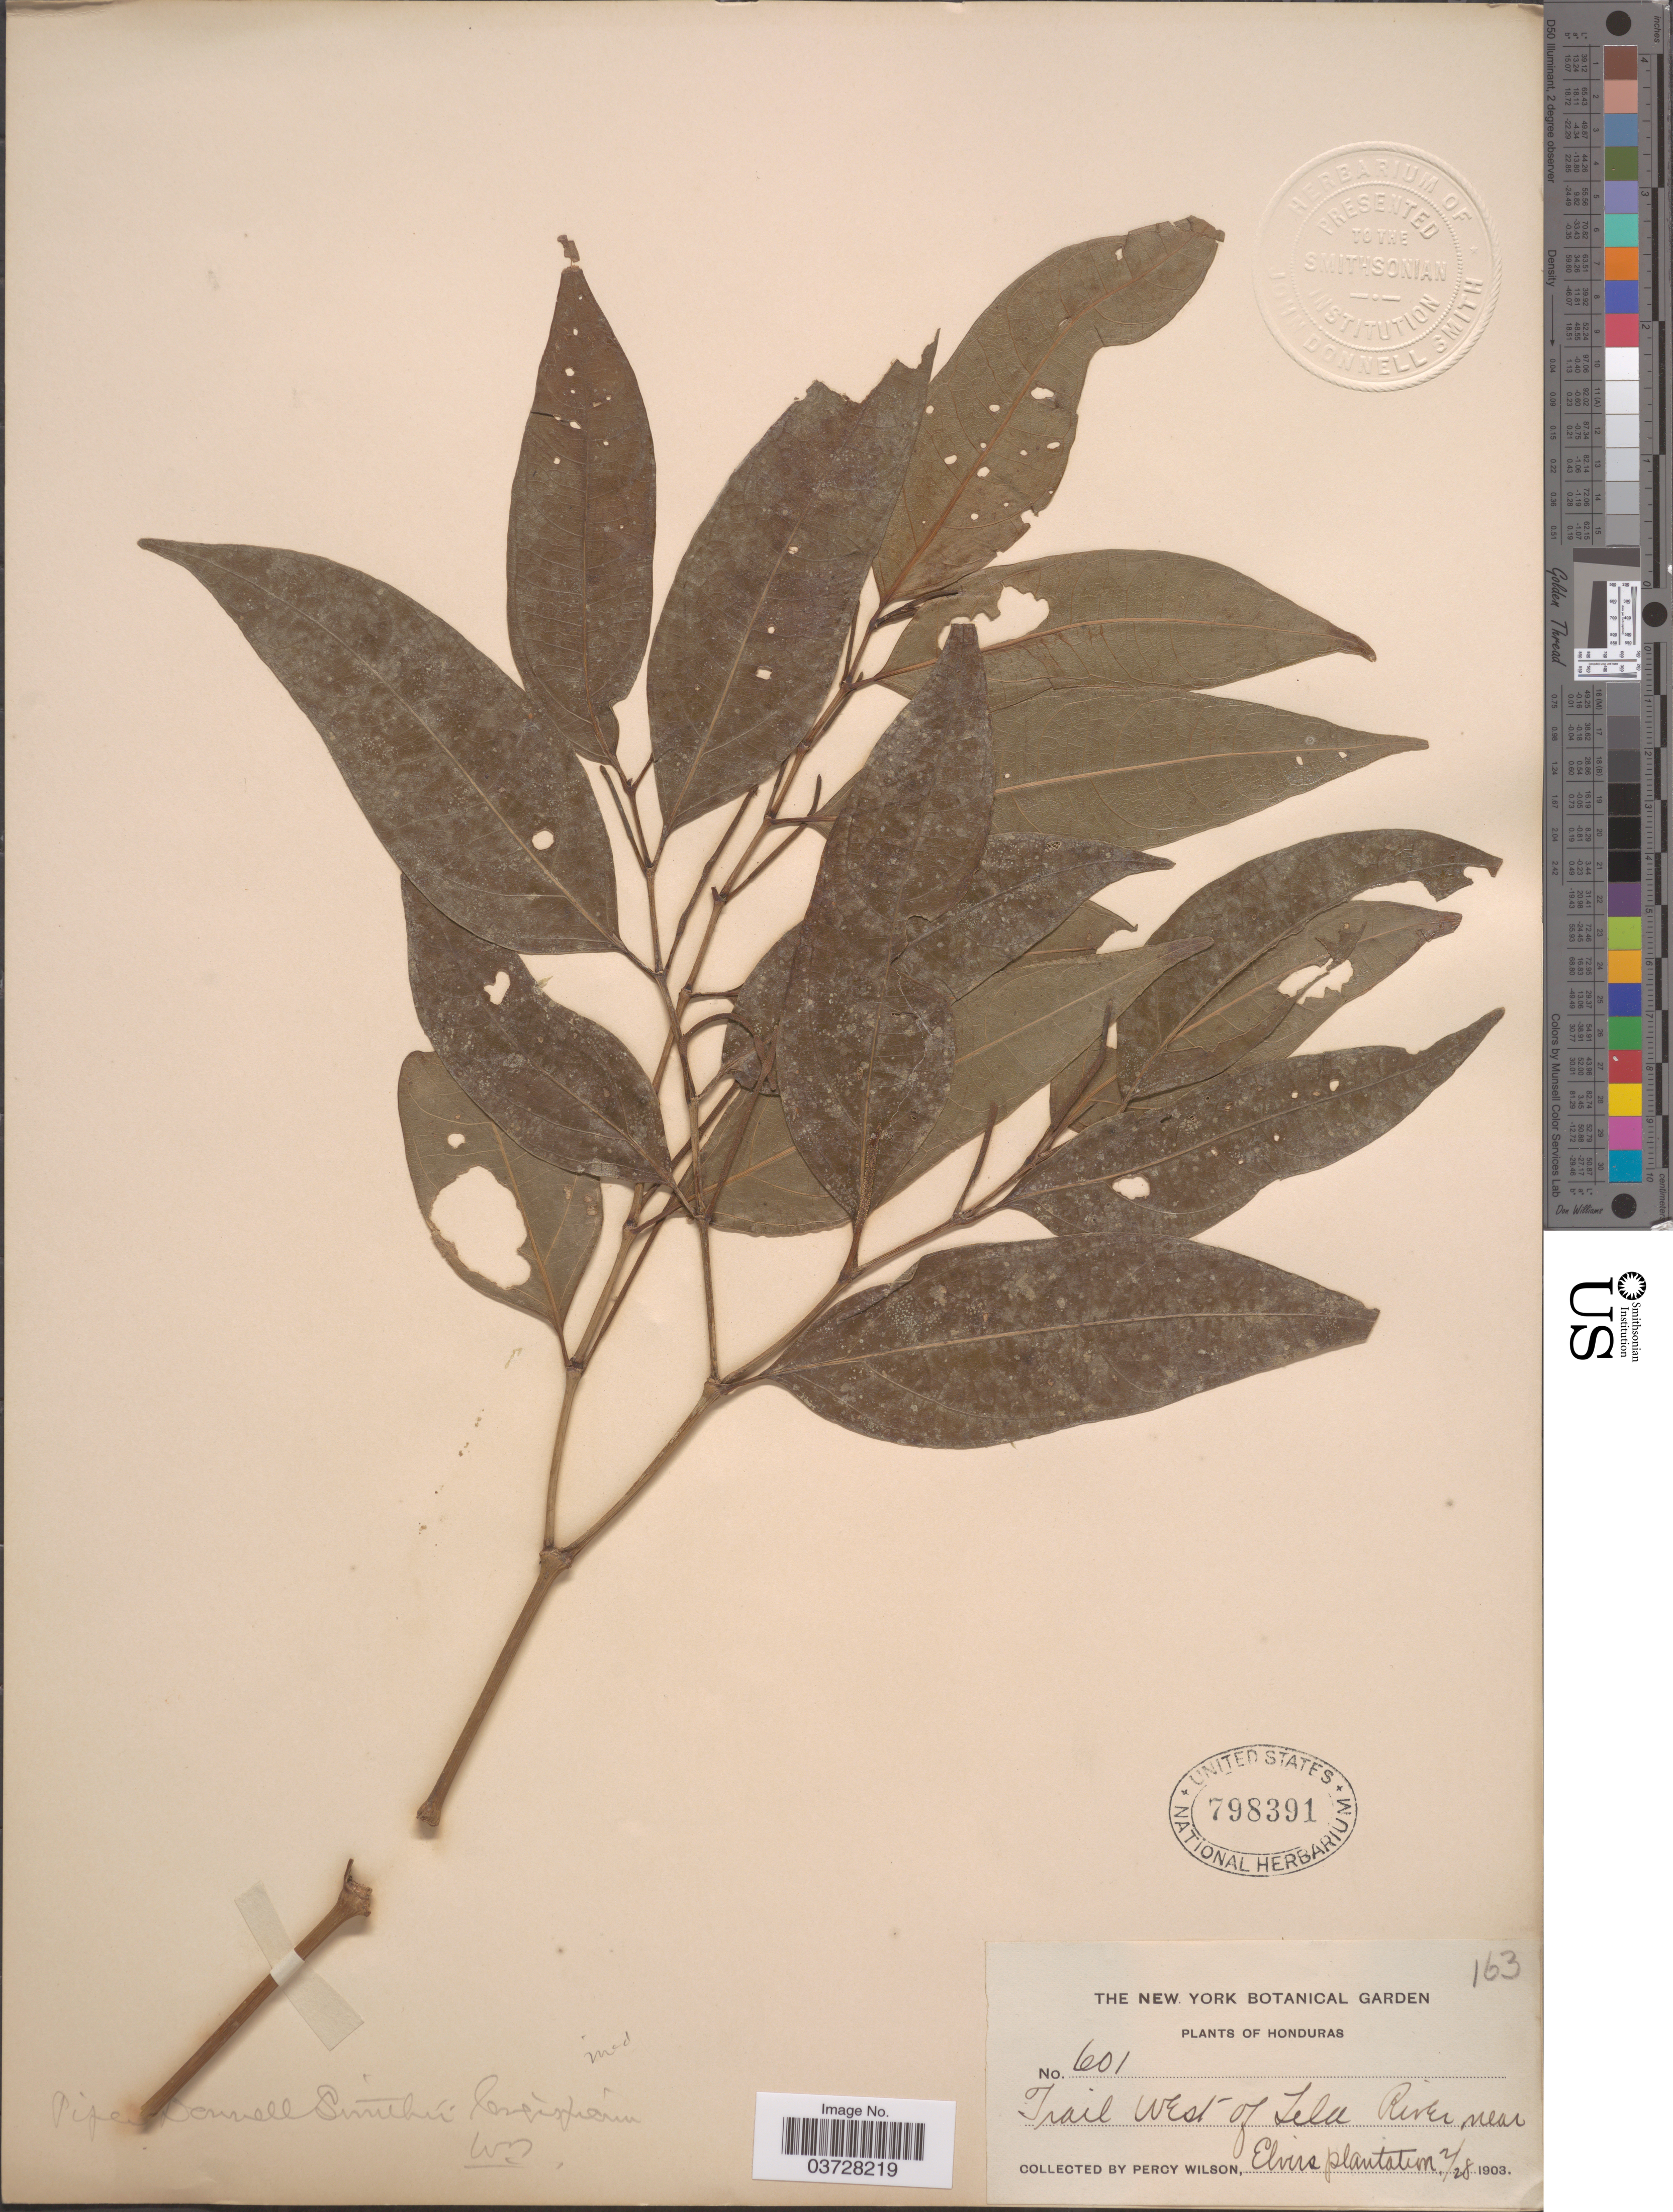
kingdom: Plantae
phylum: Tracheophyta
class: Magnoliopsida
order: Piperales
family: Piperaceae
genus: Piper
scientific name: Piper donnell-smithii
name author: C. DC.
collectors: P. Wilson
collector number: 601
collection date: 1903-02-28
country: Honduras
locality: Trail west of Tela River near Elvirs Plantation.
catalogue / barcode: US 798391